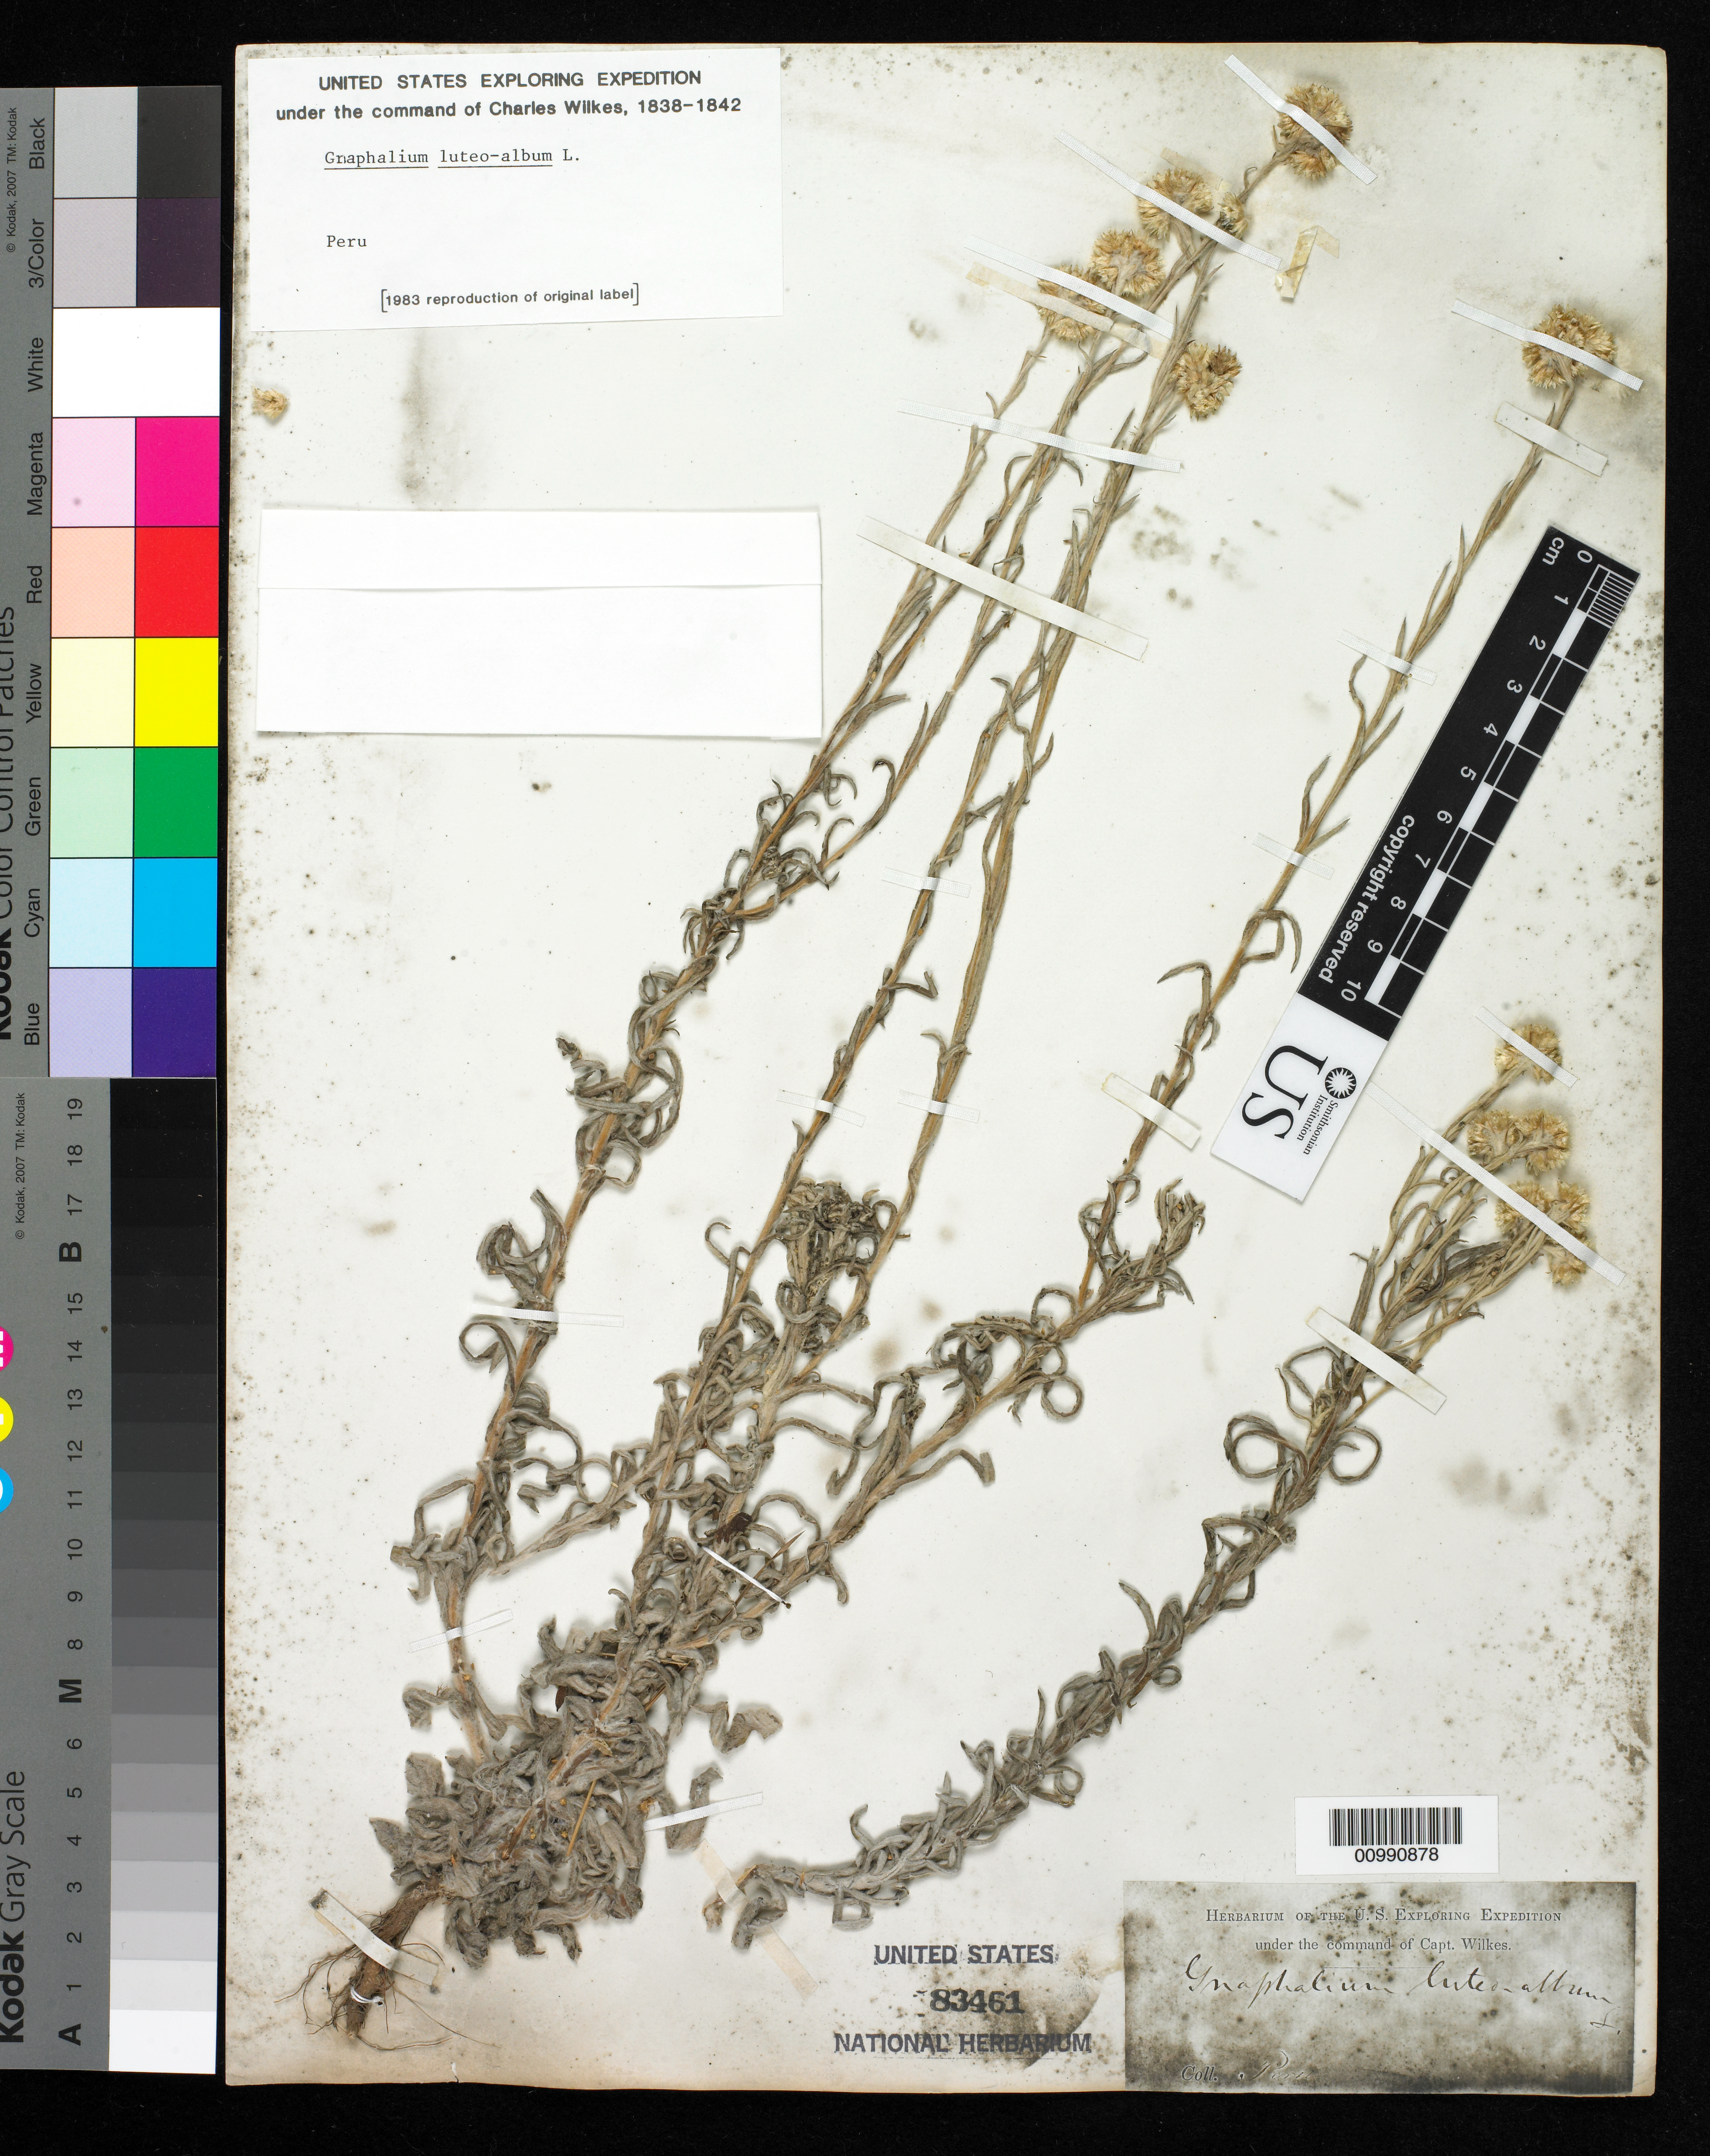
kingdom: Plantae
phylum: Tracheophyta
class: Magnoliopsida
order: Asterales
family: Asteraceae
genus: Gnaphalium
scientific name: Gnaphalium luteoalbum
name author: L.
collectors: Wilkes Explor. Exped.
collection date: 1838/1842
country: Peru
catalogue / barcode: US 83461